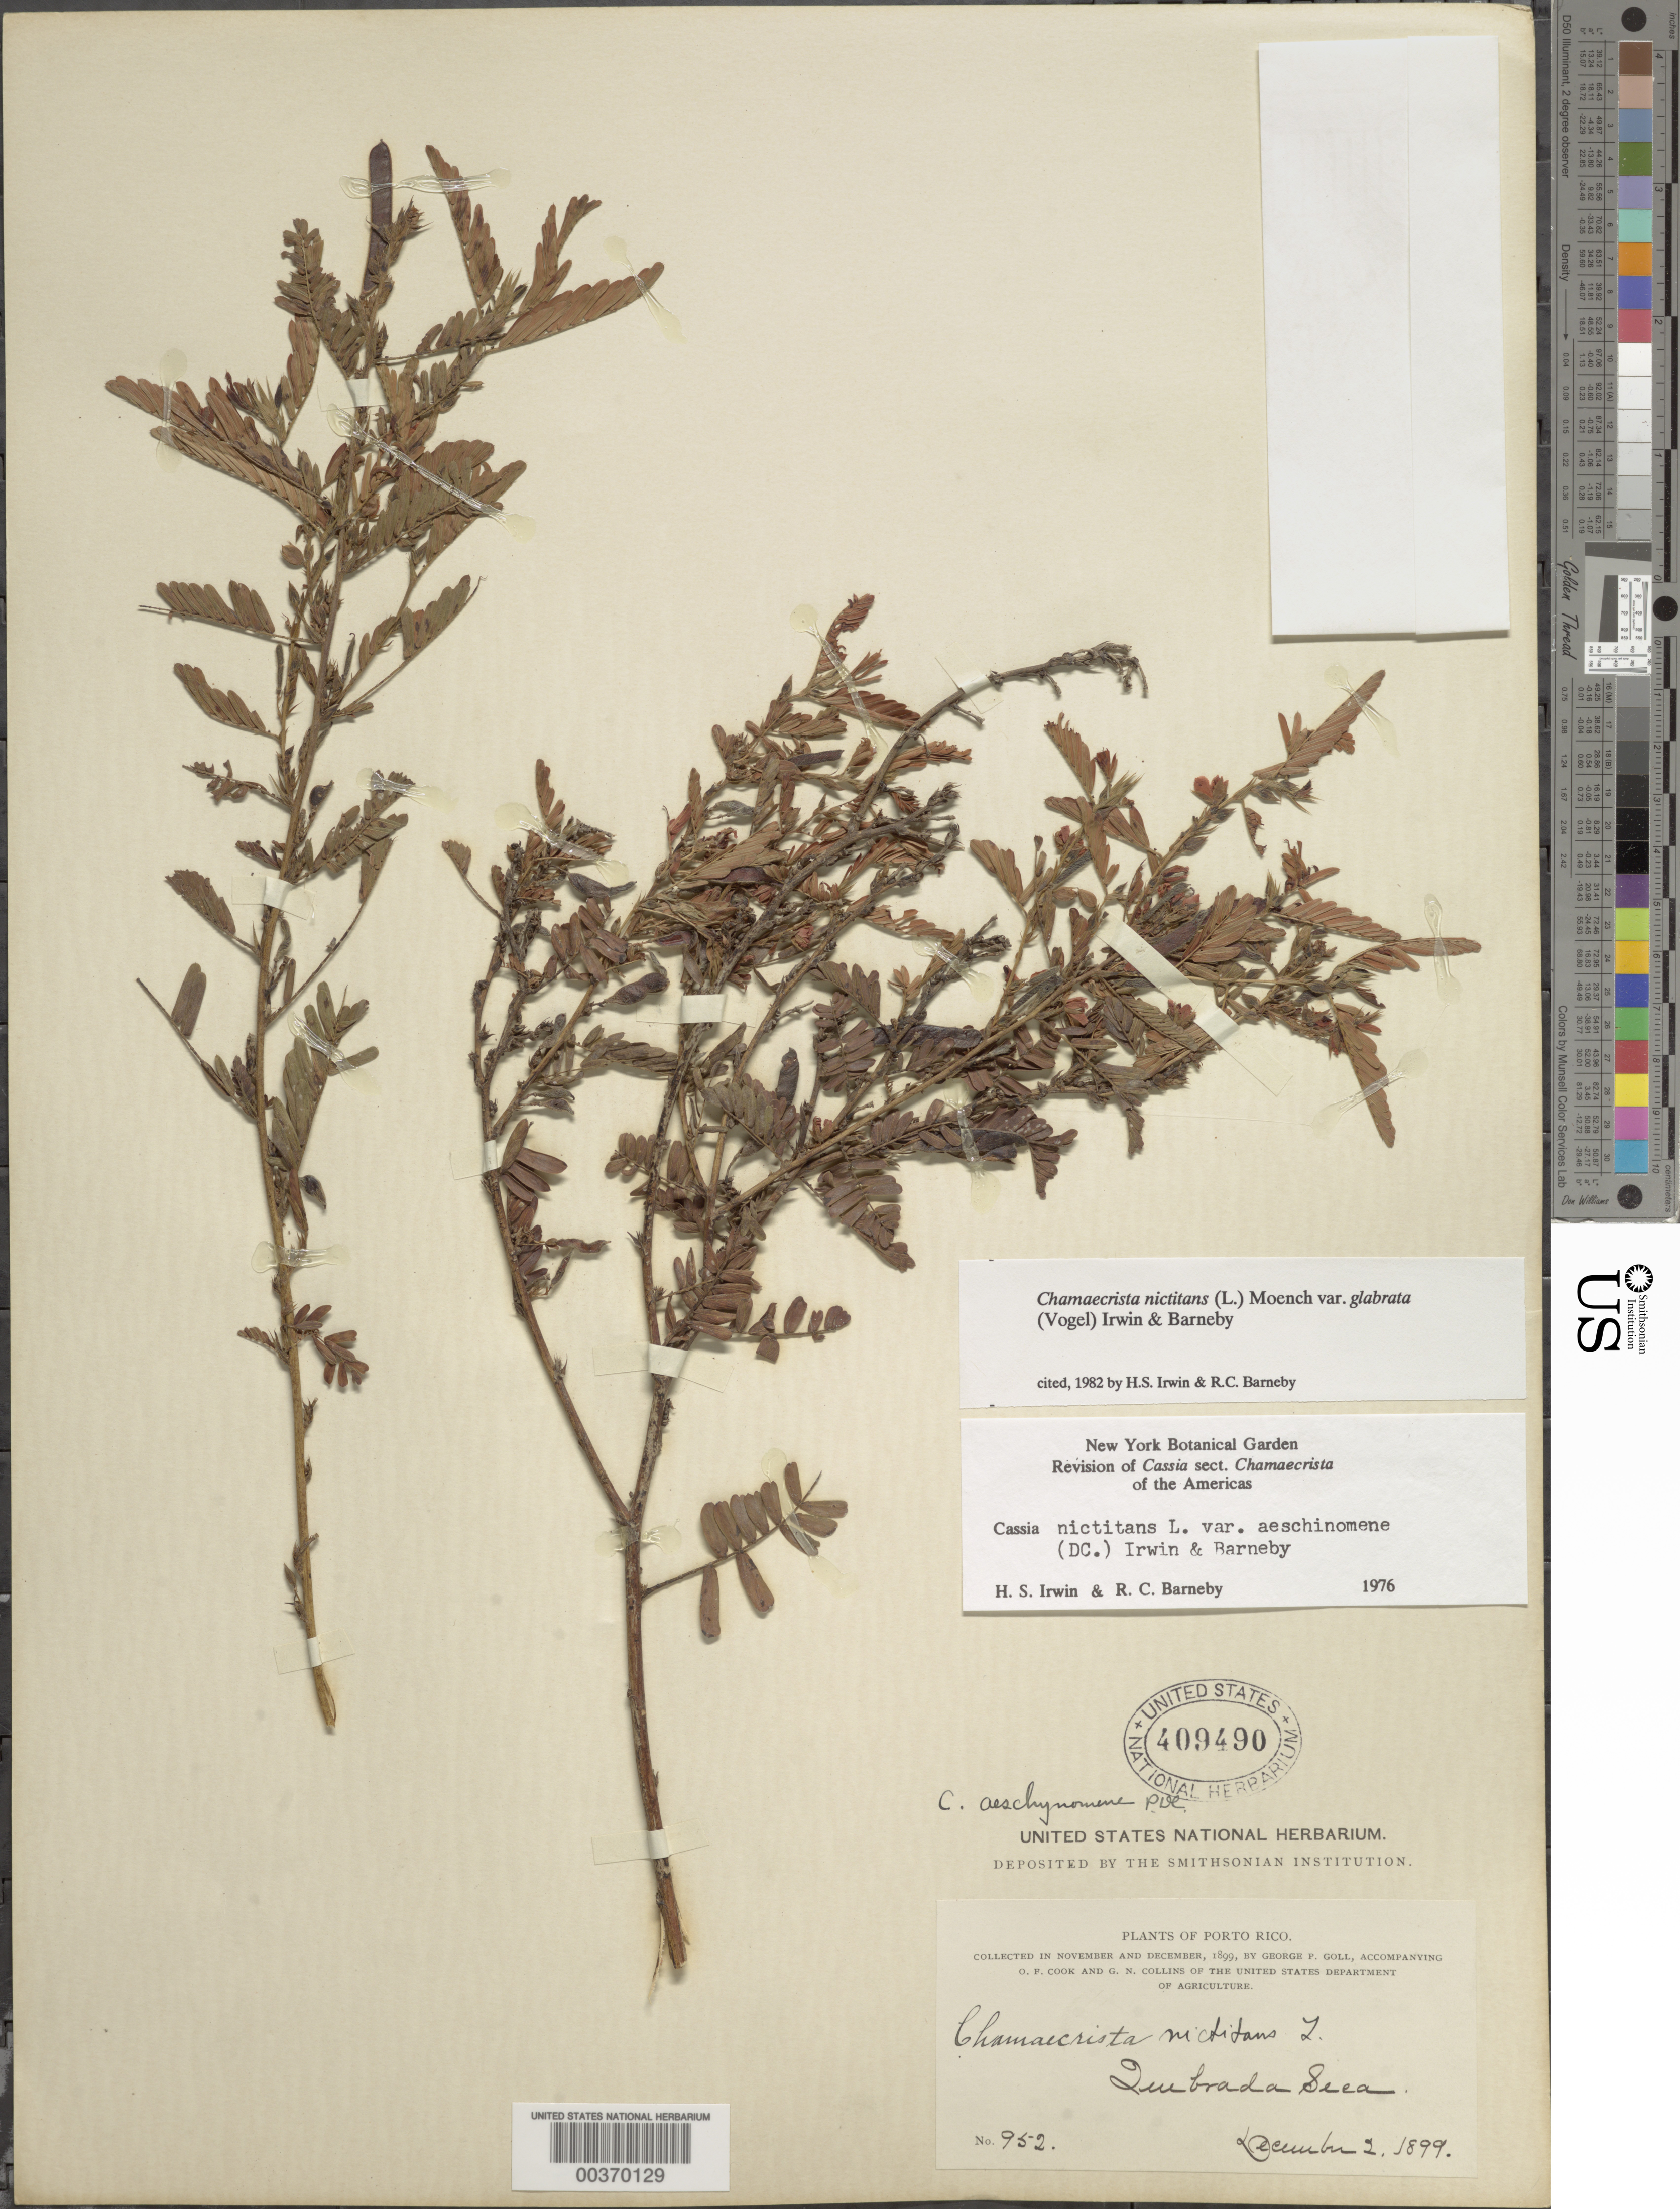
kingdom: Plantae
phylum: Tracheophyta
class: Magnoliopsida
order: Fabales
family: Fabaceae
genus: Chamaecrista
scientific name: Chamaecrista nictitans var. glabrata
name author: (Vogel) H.S. Irwin & Barneby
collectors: G. Goll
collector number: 952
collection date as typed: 02 Dec 1899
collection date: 1899-12-02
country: Puerto Rico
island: Greater Antilles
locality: Quebrada seca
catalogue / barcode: US 409490